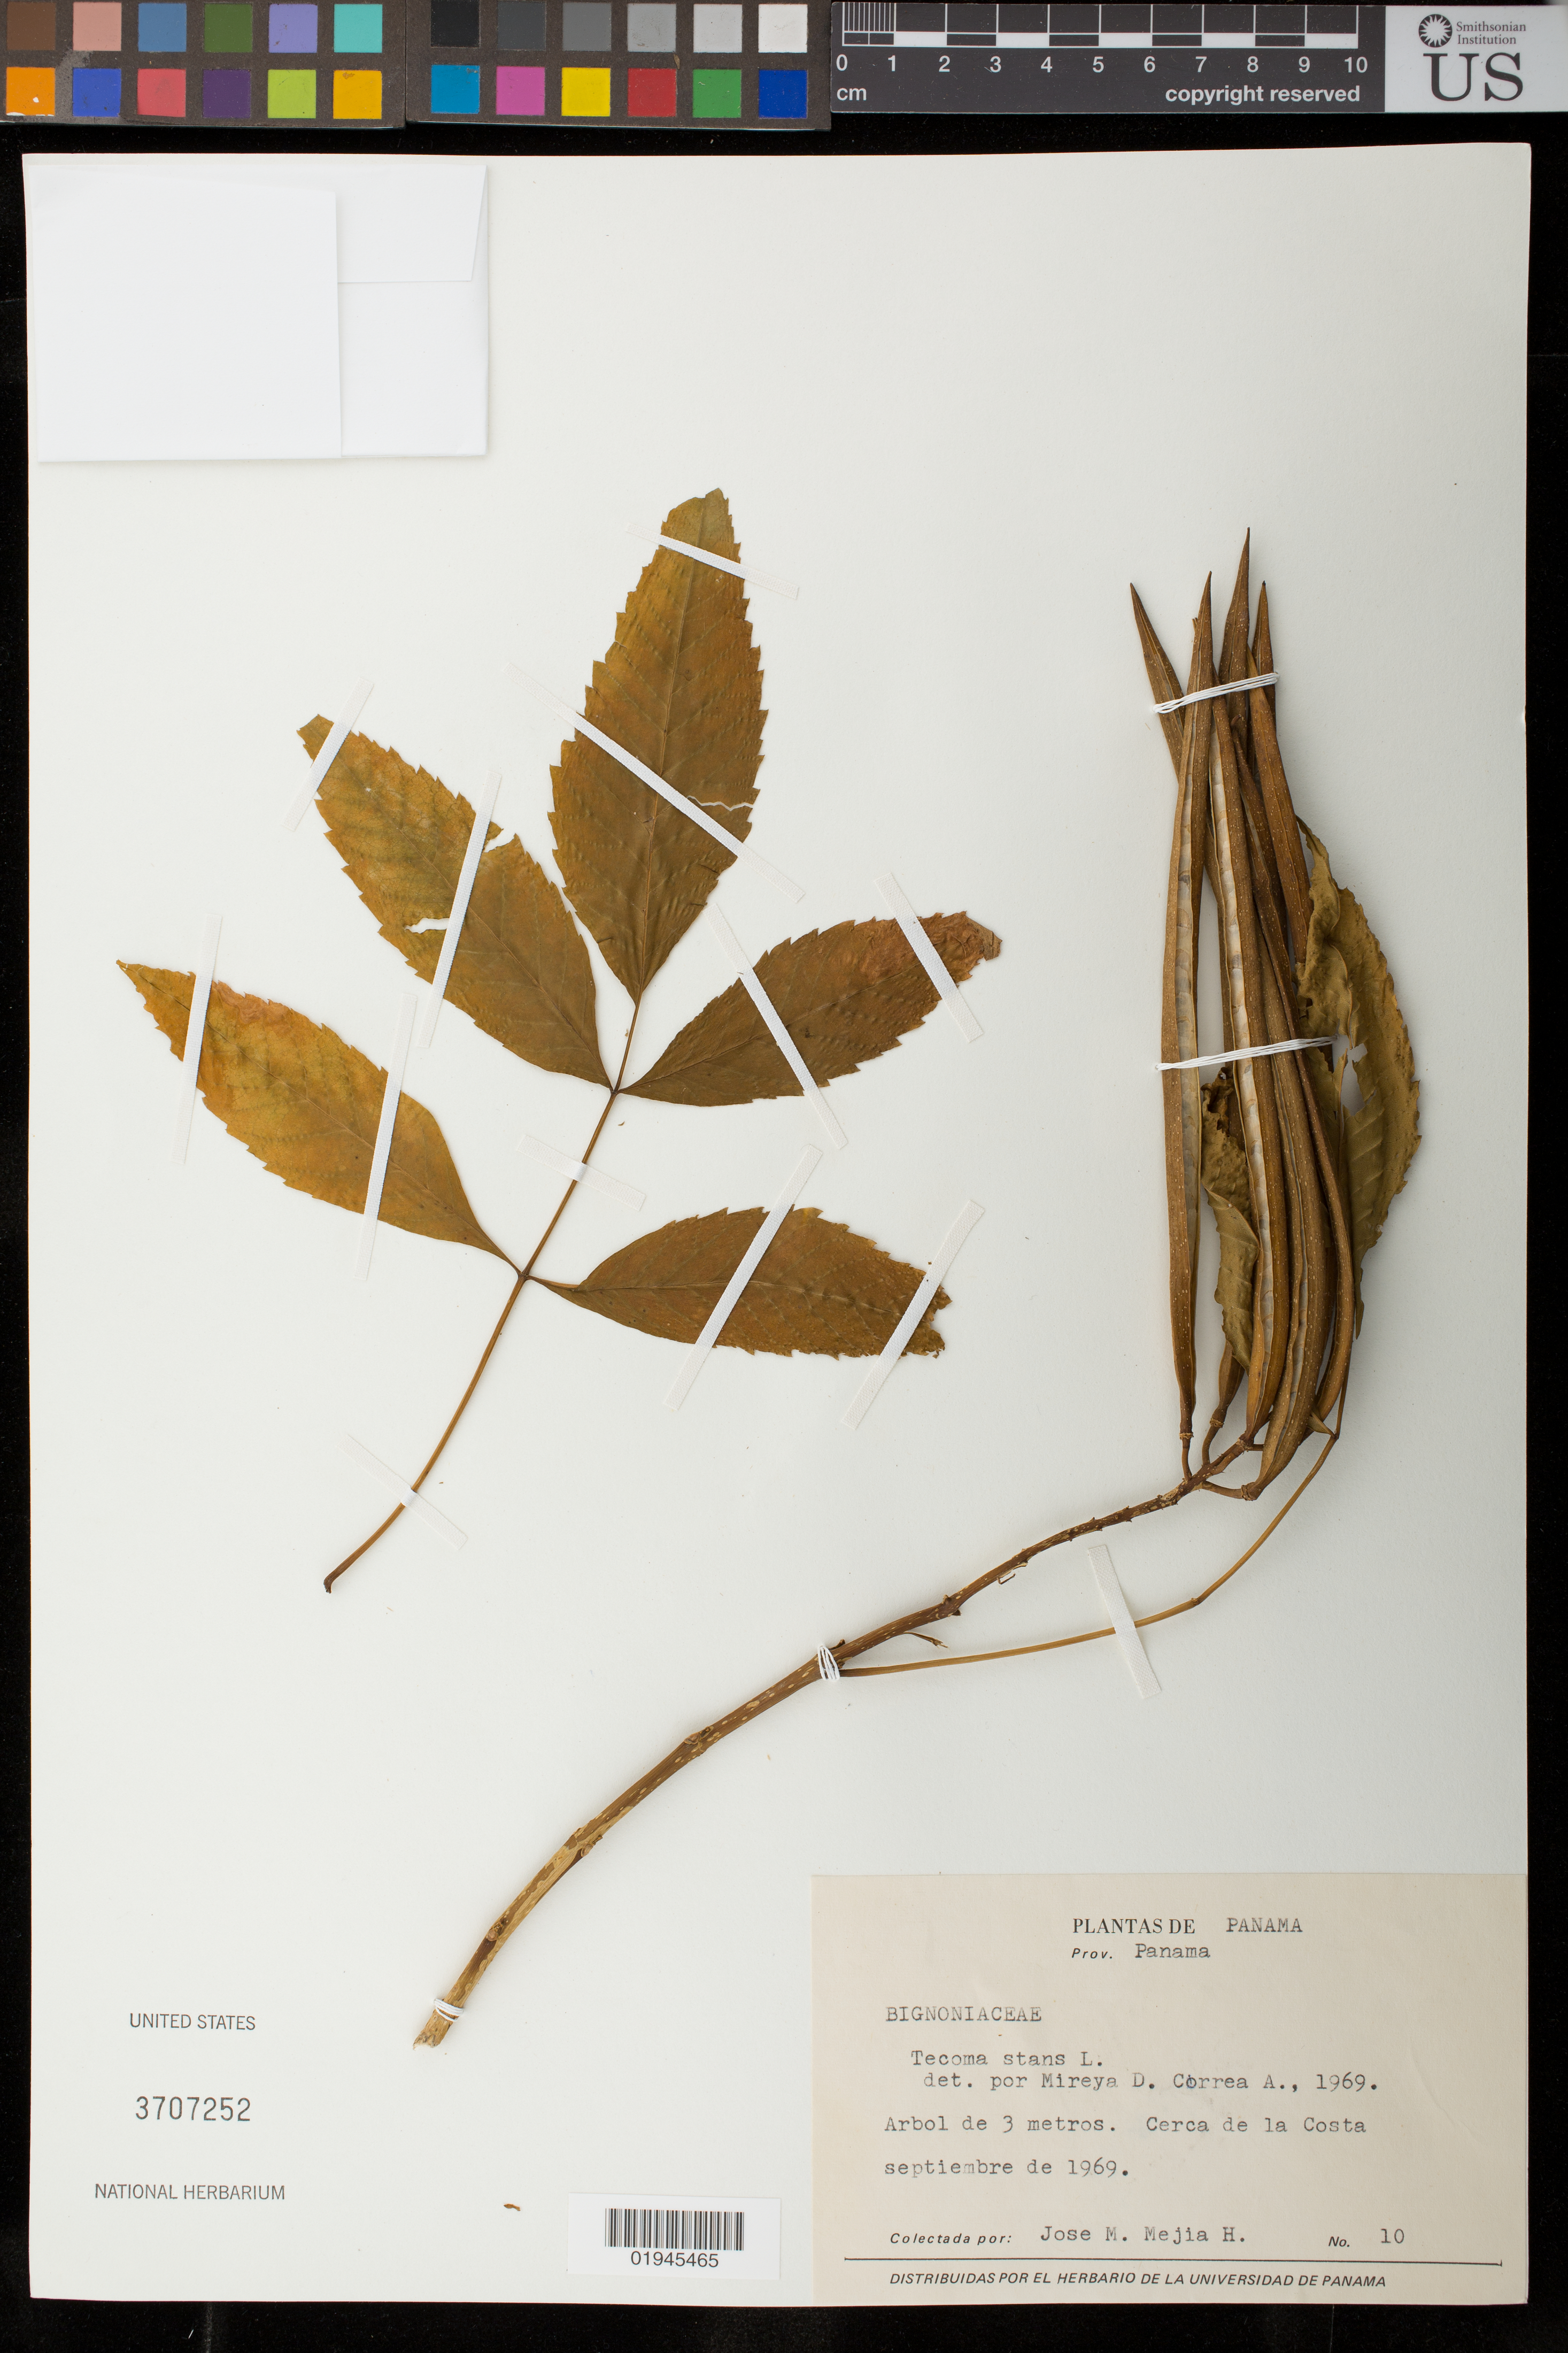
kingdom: Plantae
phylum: Tracheophyta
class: Magnoliopsida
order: Lamiales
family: Bignoniaceae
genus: Tecoma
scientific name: Tecoma stans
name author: (L.) Juss. ex Kunth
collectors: J. Mejia H.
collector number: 10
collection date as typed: septiembre de 1969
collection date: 1969-09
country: Panama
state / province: Panamá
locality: Cerca de la costa.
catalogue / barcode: US 3707252